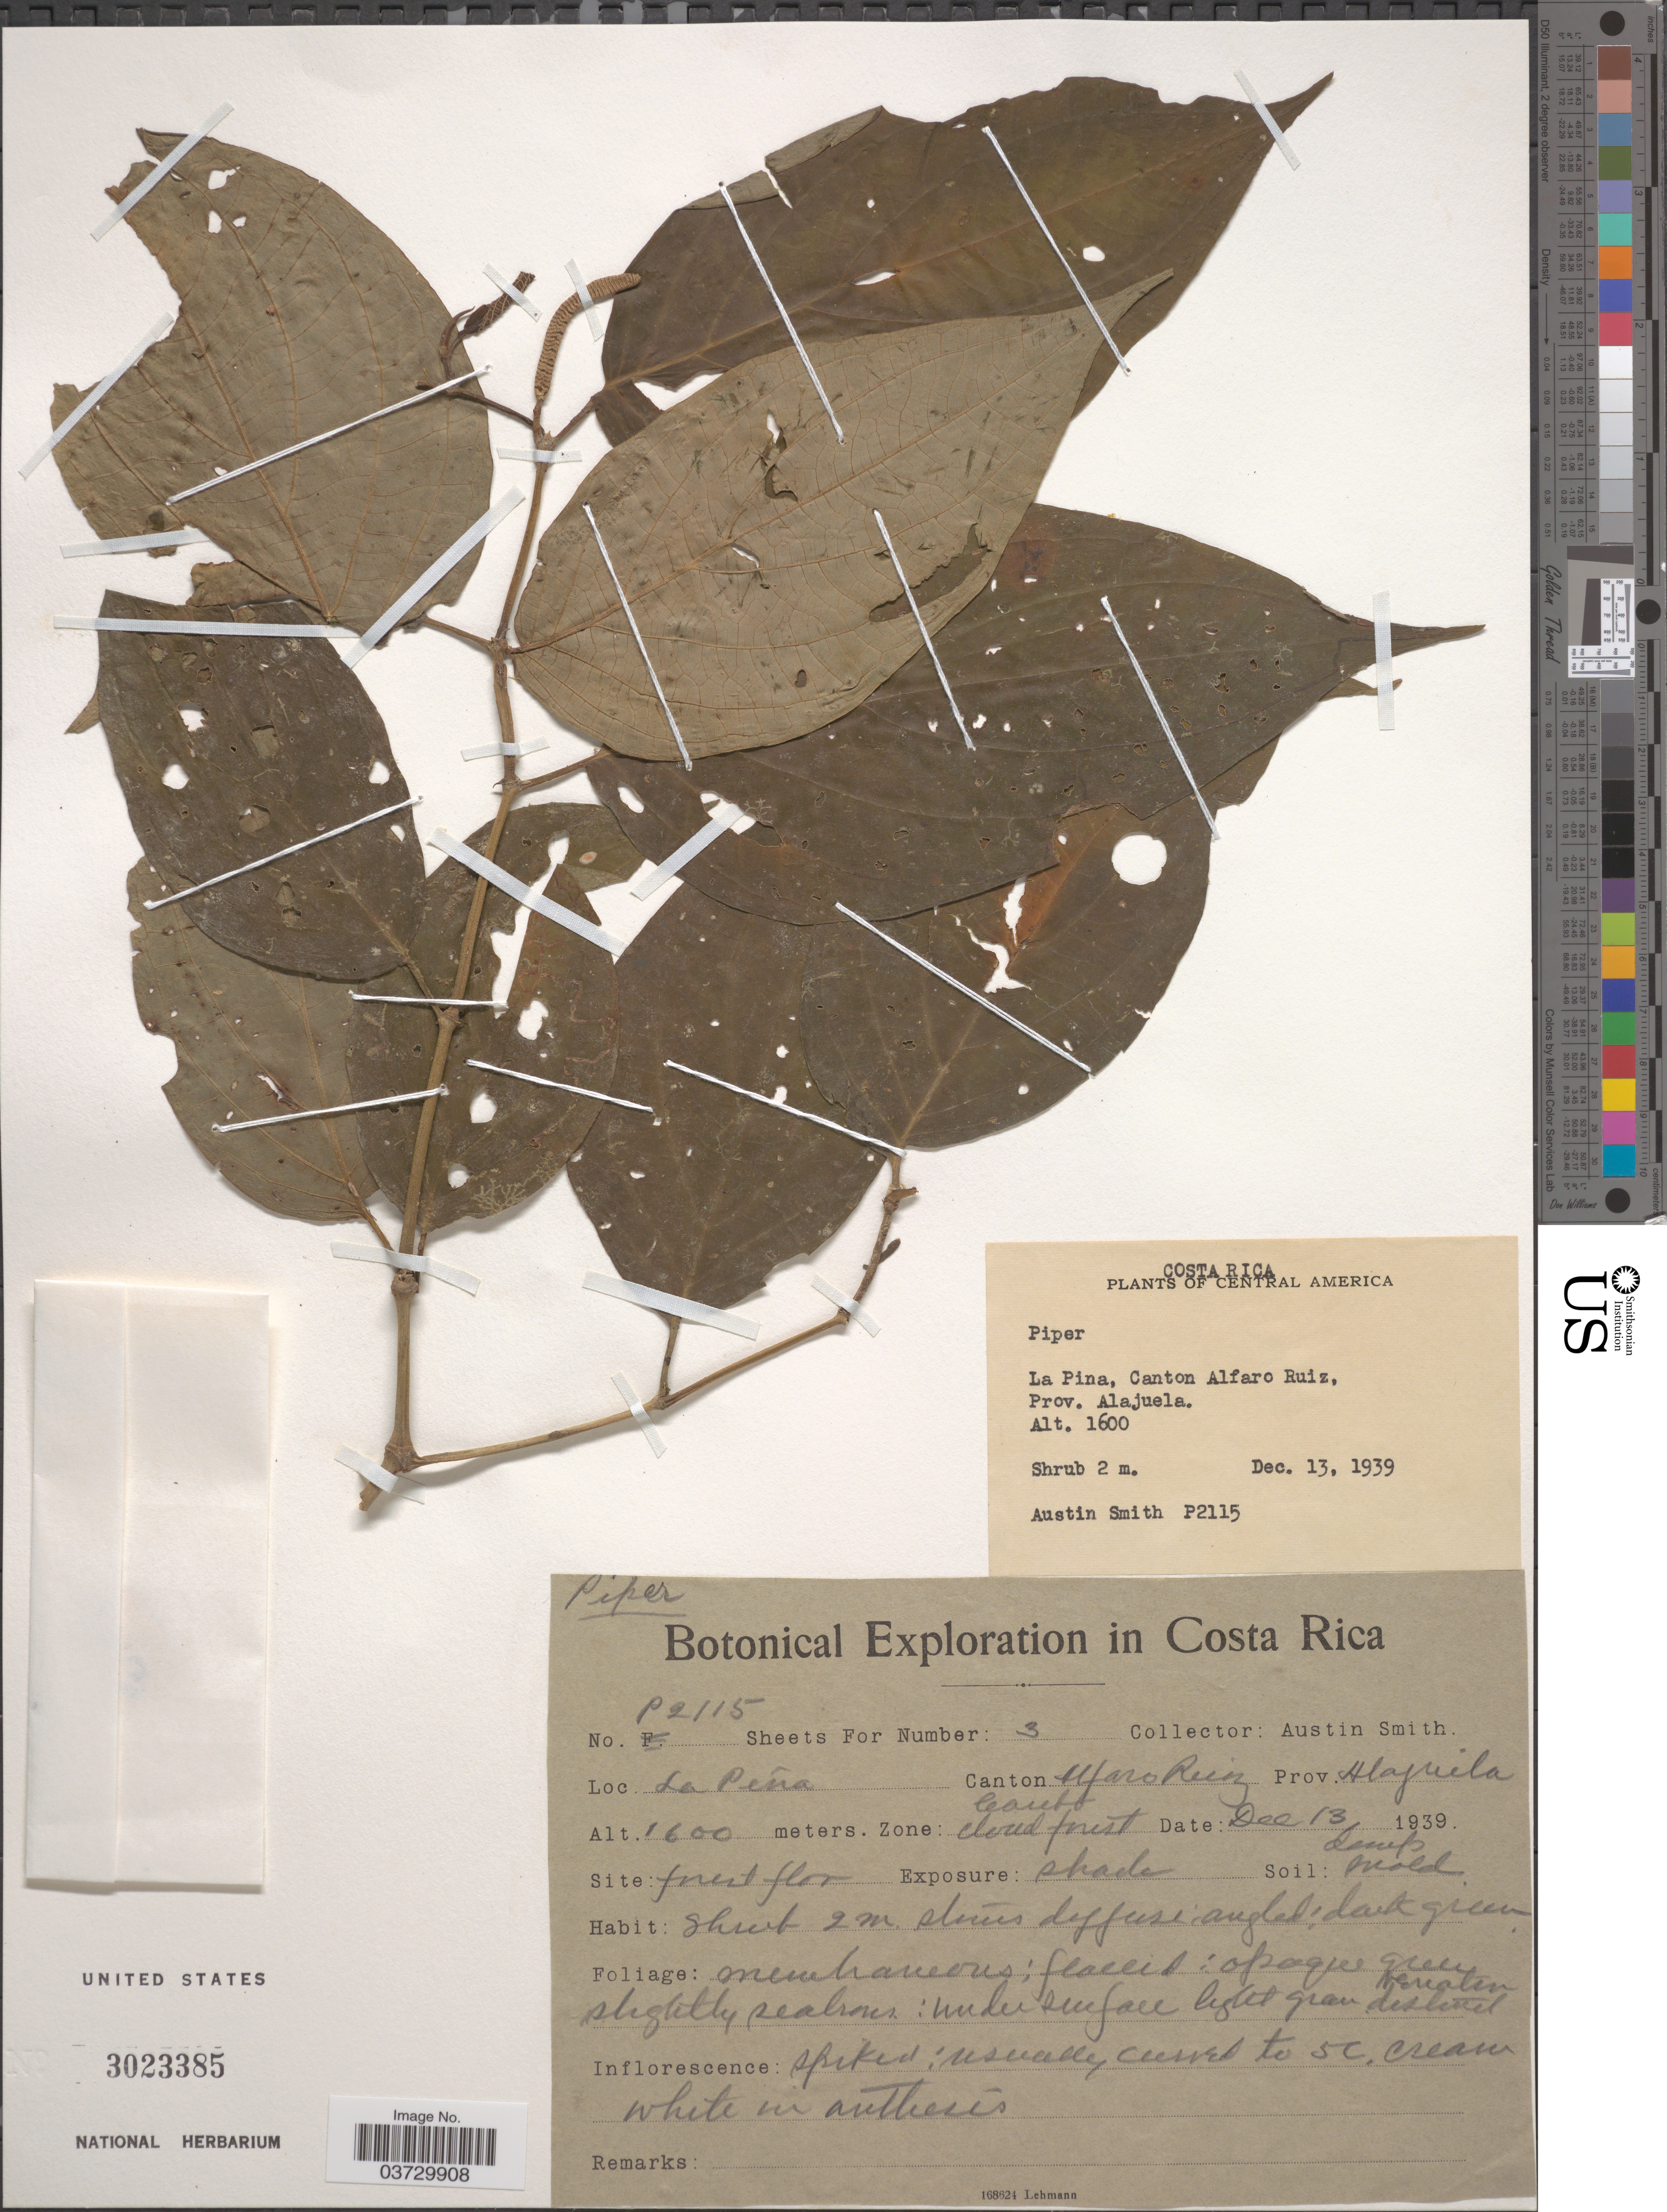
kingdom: Plantae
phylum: Tracheophyta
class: Magnoliopsida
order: Piperales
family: Piperaceae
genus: Piper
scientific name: Piper sp.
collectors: Aust P. Smith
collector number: P2115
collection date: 1939-12-13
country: Costa Rica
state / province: Alajuela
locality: La Pina, Canton Alfaro Ruiz. Zone: Caribb cloud forest.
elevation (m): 1600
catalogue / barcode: US 3023385